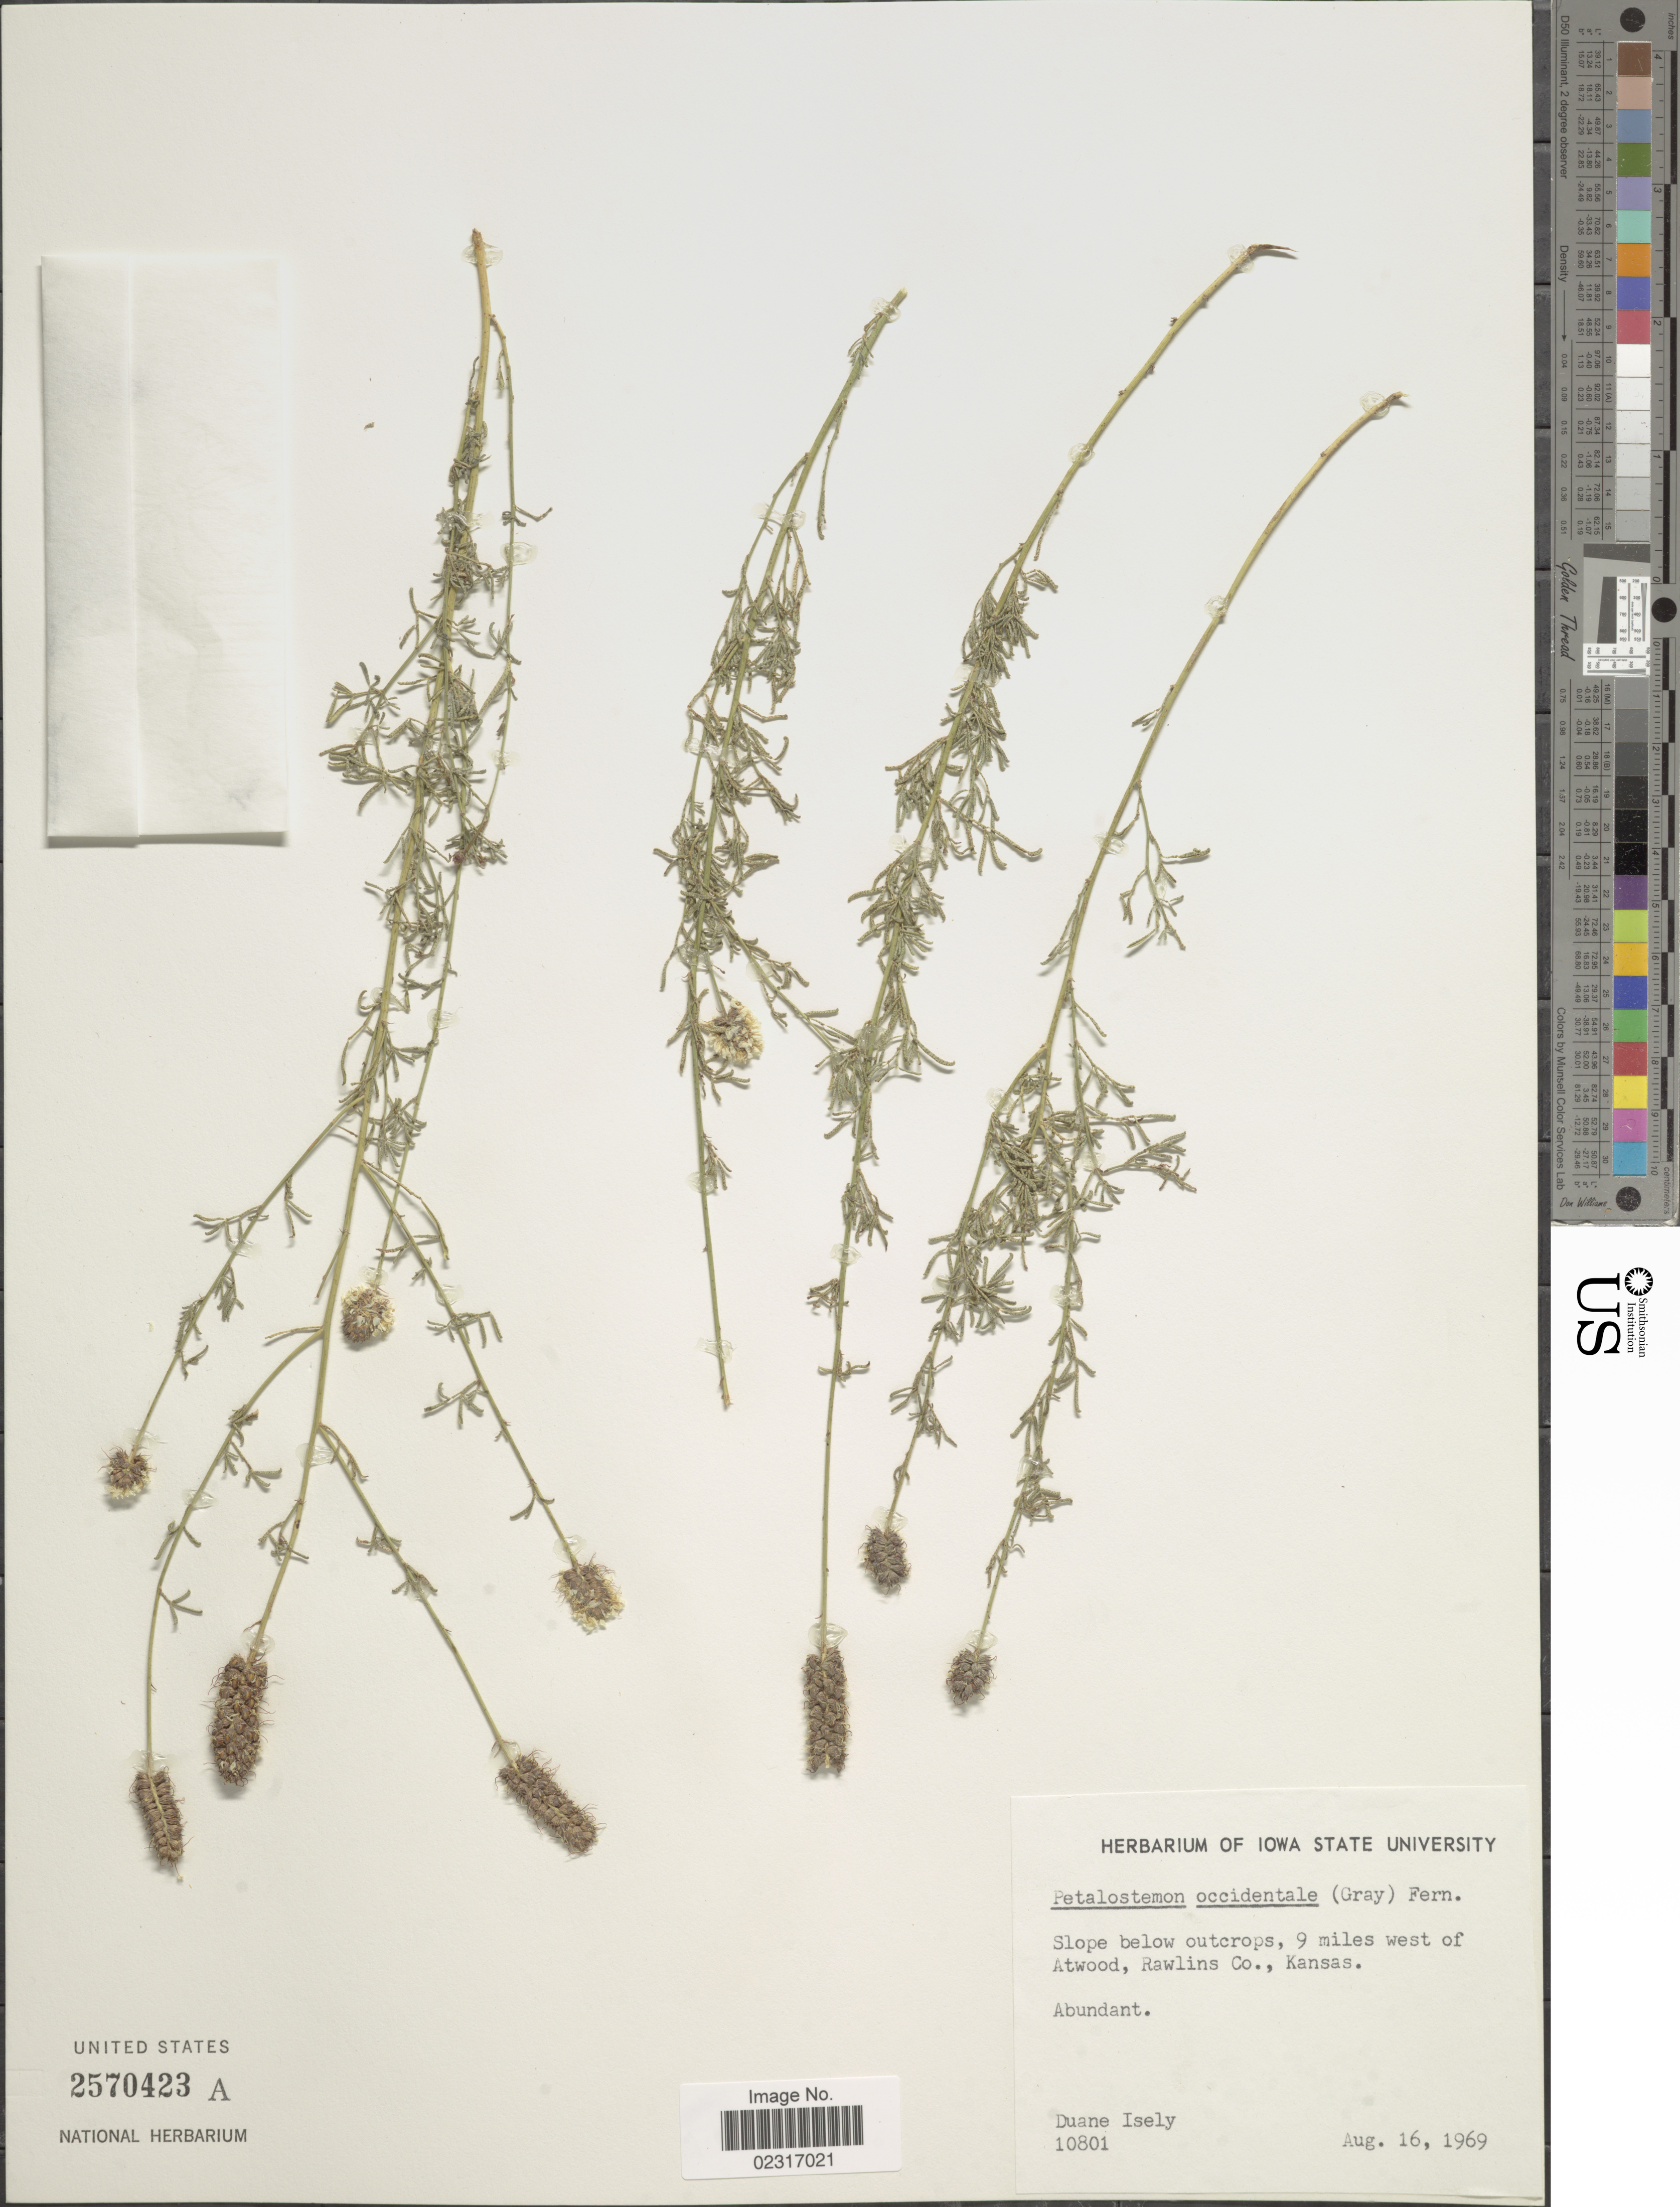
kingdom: Plantae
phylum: Tracheophyta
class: Magnoliopsida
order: Fabales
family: Fabaceae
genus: Dalea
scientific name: Dalea candida var. oligophylla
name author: (Torr) Shinners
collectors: D. Isely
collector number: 10801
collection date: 1969-08-16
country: United States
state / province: Kansas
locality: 9 miles west of Atwood, Rawlins Co.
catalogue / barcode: US 2570423A